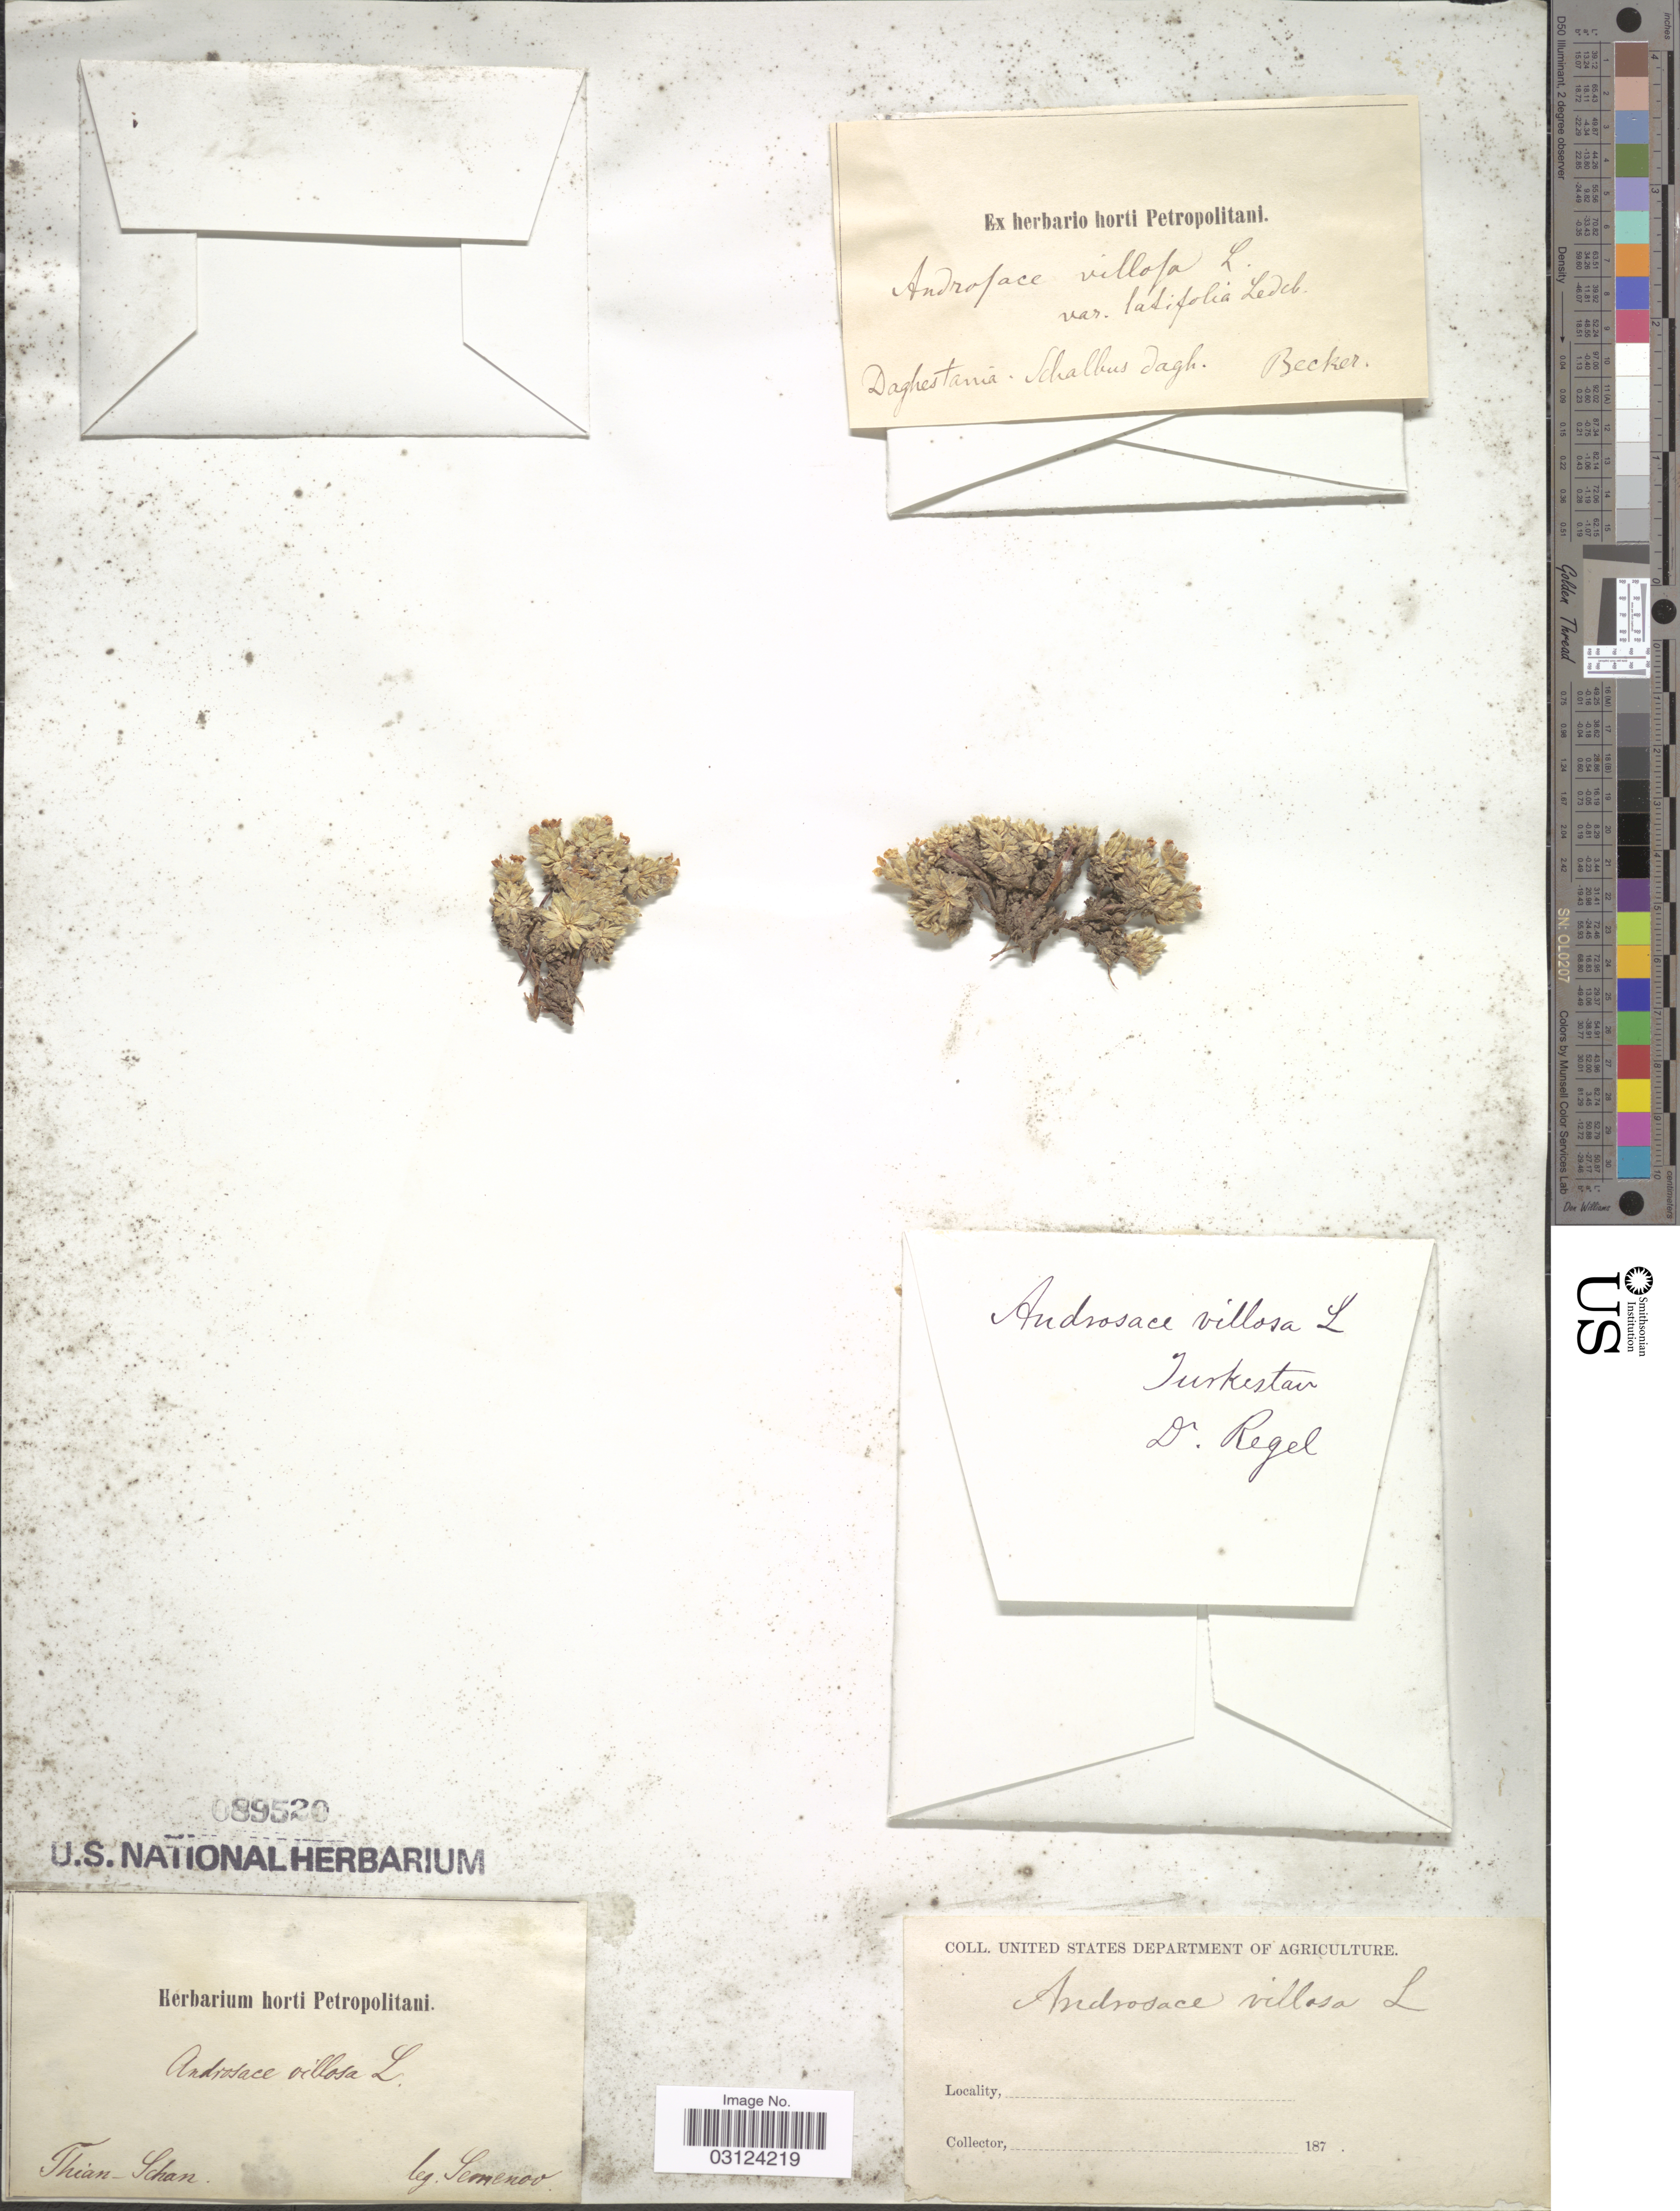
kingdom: Plantae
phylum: Tracheophyta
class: Magnoliopsida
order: Ericales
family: Primulaceae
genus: Androsace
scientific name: Androsace villosa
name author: L.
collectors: Regel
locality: Turkestan.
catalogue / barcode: US 89520-2